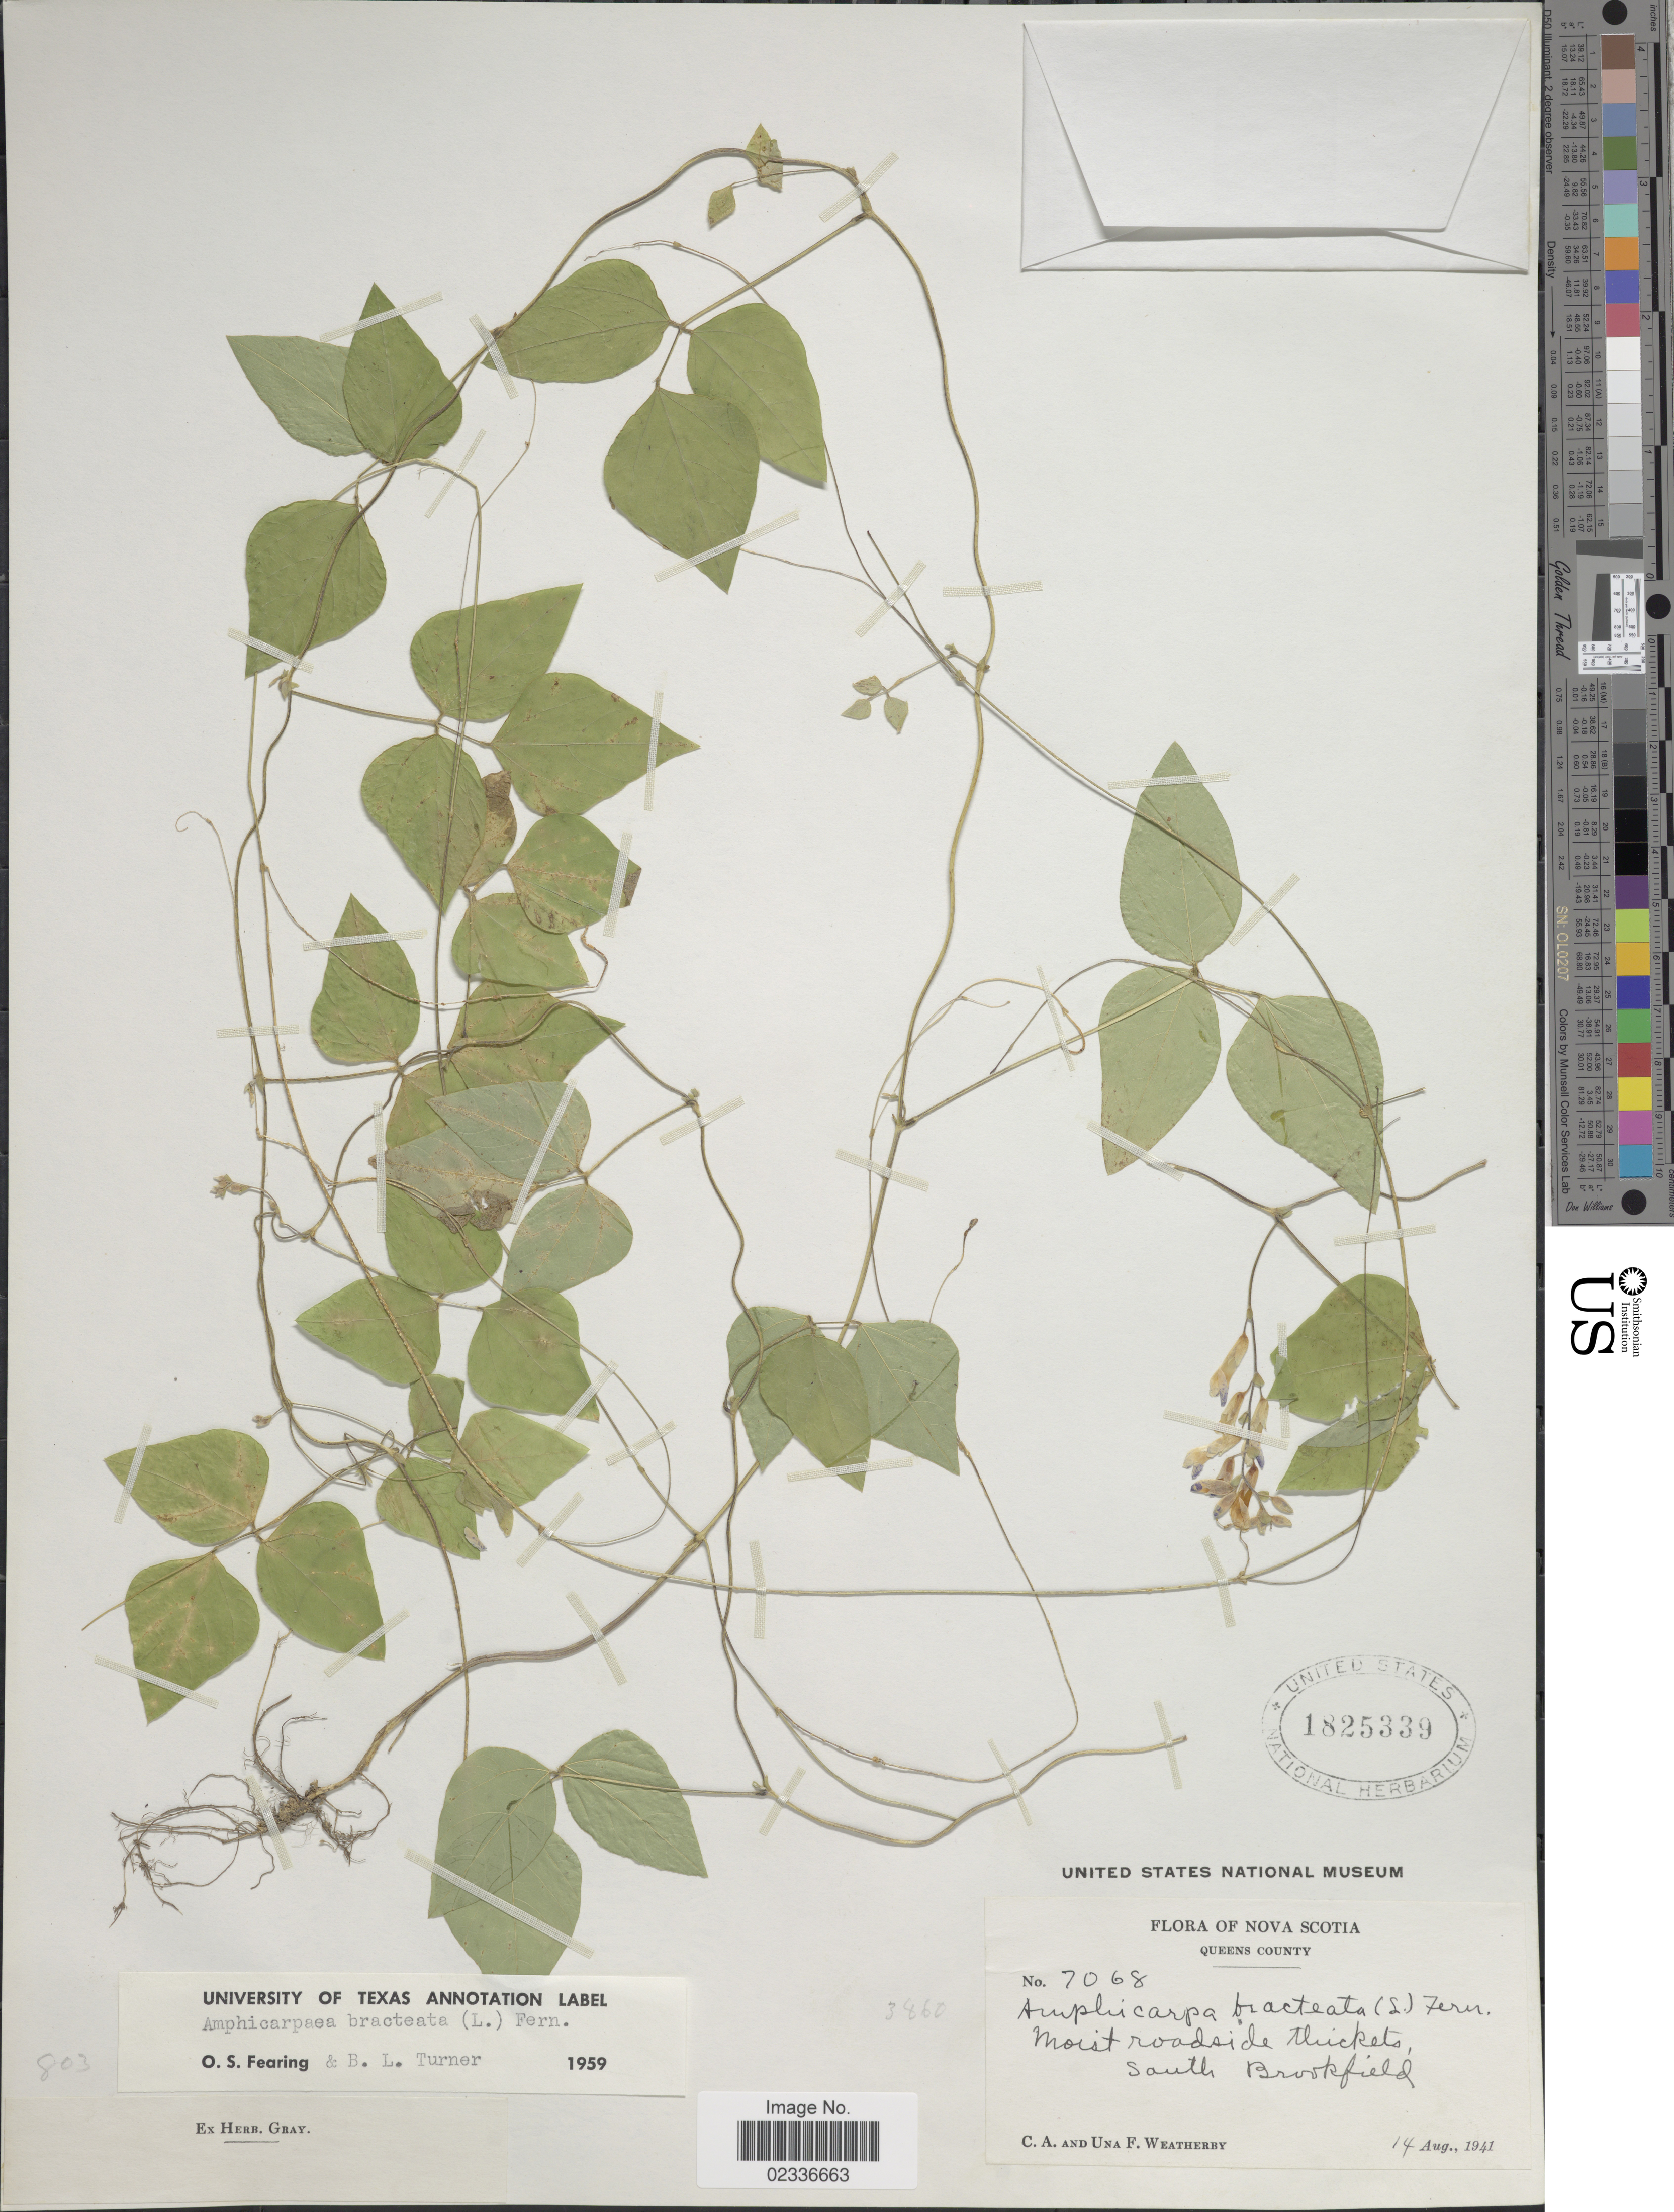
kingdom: Plantae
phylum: Tracheophyta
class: Magnoliopsida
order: Fabales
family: Fabaceae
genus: Amphicarpaea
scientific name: Amphicarpaea bracteata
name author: (L.) Fernald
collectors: C. A. Weatherby & U. Weatherby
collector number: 7068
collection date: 1941-08-14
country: Canada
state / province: Nova Scotia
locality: Queens County, moist roadside thickets, south Brookfield.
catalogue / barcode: US 1825339